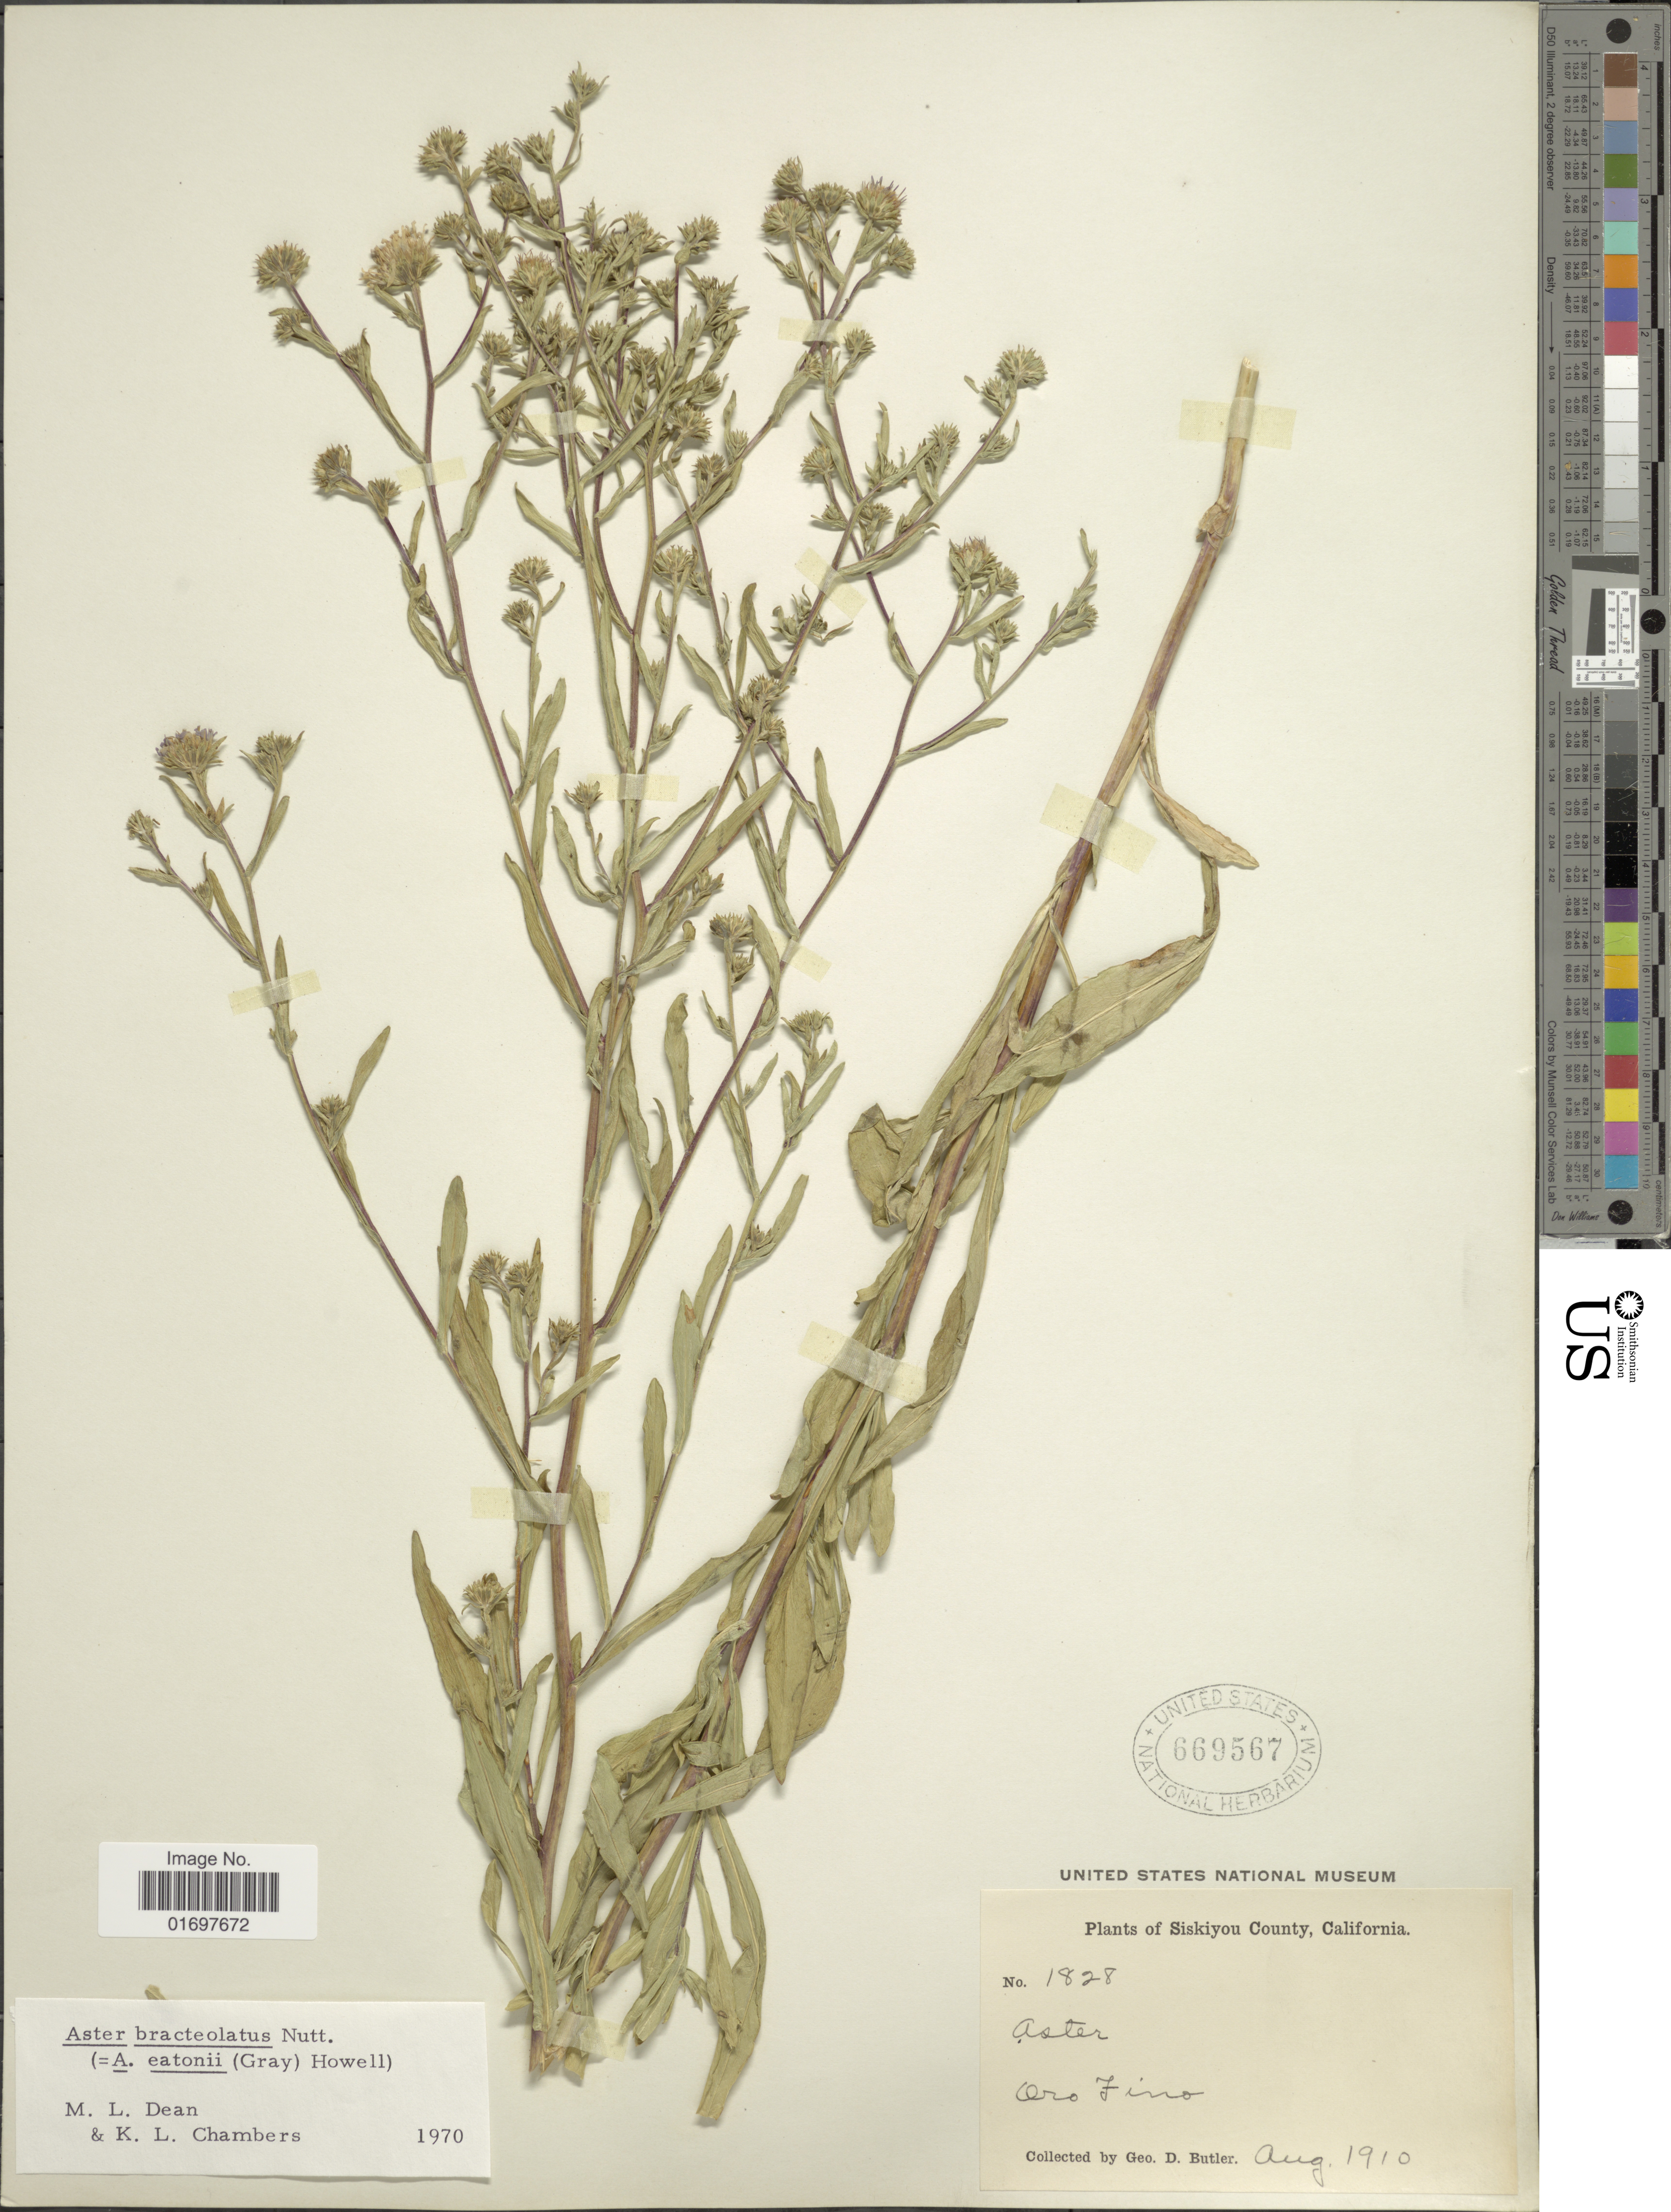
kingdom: Plantae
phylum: Tracheophyta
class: Magnoliopsida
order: Asterales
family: Asteraceae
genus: Symphyotrichum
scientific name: Symphyotrichum bracteolatum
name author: (Nutt.) G.L. Nesom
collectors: G. D. Butler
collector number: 1828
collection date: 1910-08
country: United States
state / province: California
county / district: Siskiyou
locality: Siskiyou County, California. Oro Fino.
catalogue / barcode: US 669567